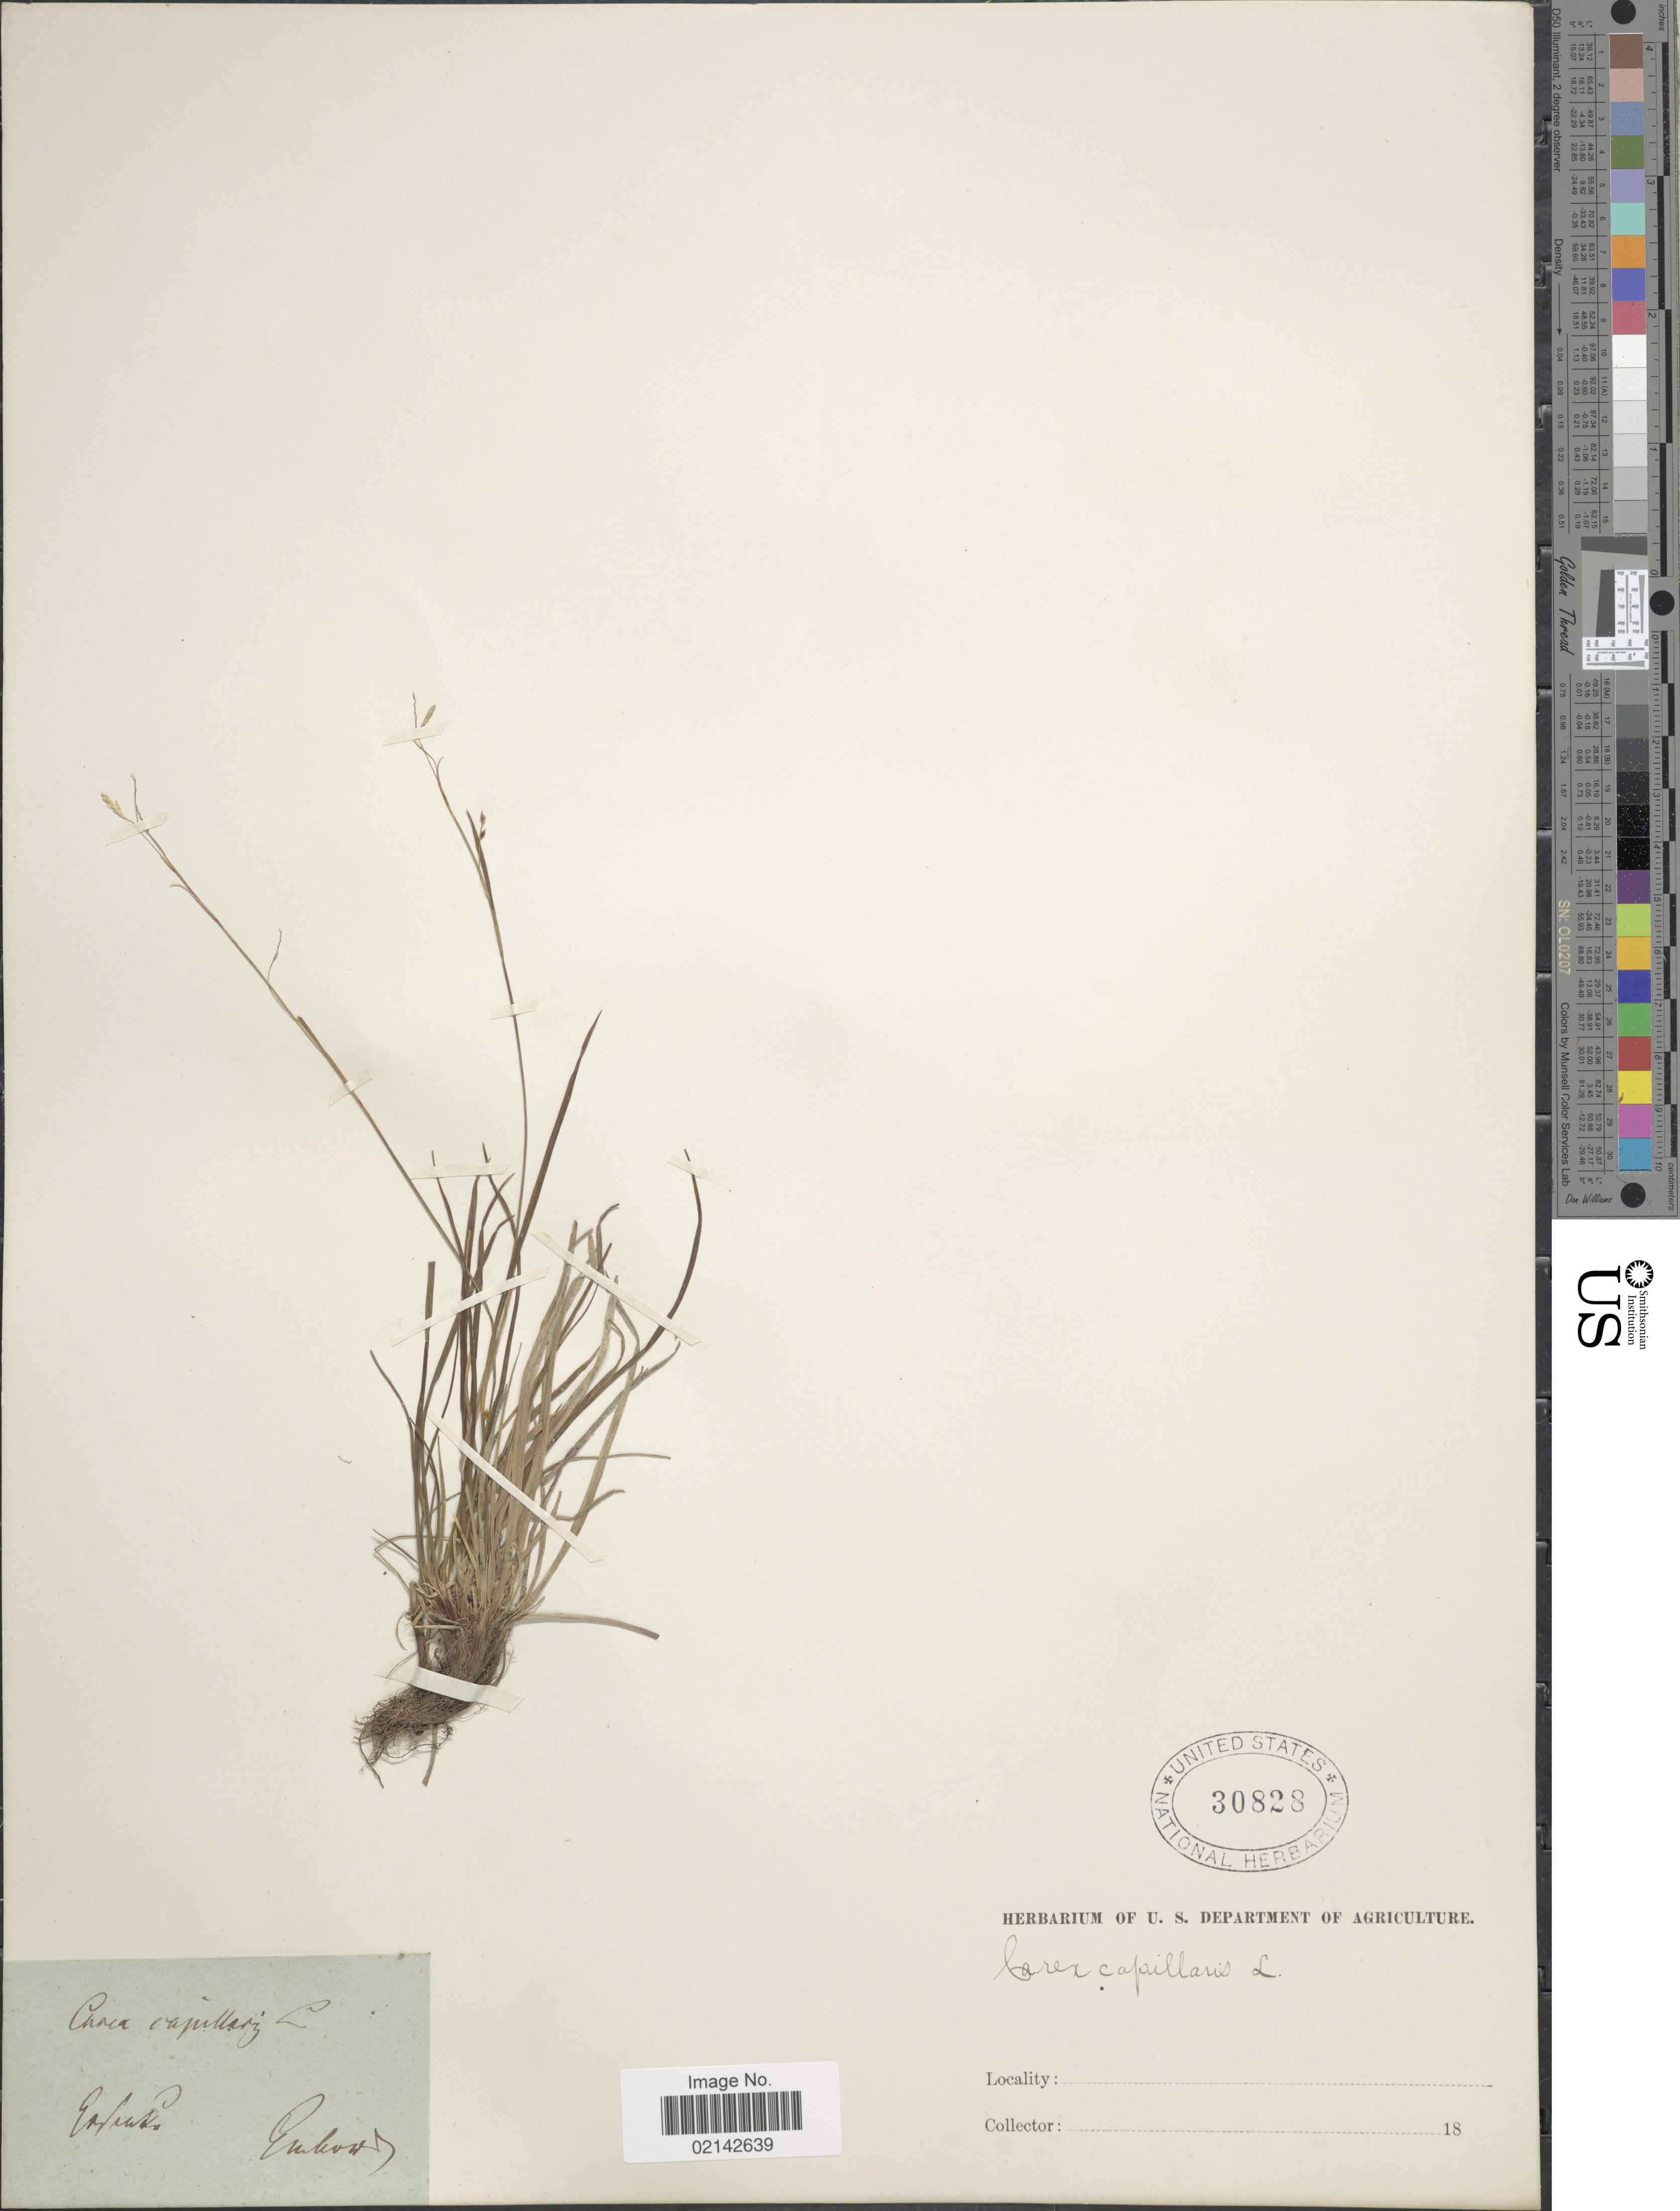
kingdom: Plantae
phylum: Tracheophyta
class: Liliopsida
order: Poales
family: Cyperaceae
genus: Carex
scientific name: Carex capillaris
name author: L.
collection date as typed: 18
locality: Esfraka [interpreted]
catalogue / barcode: US 30828